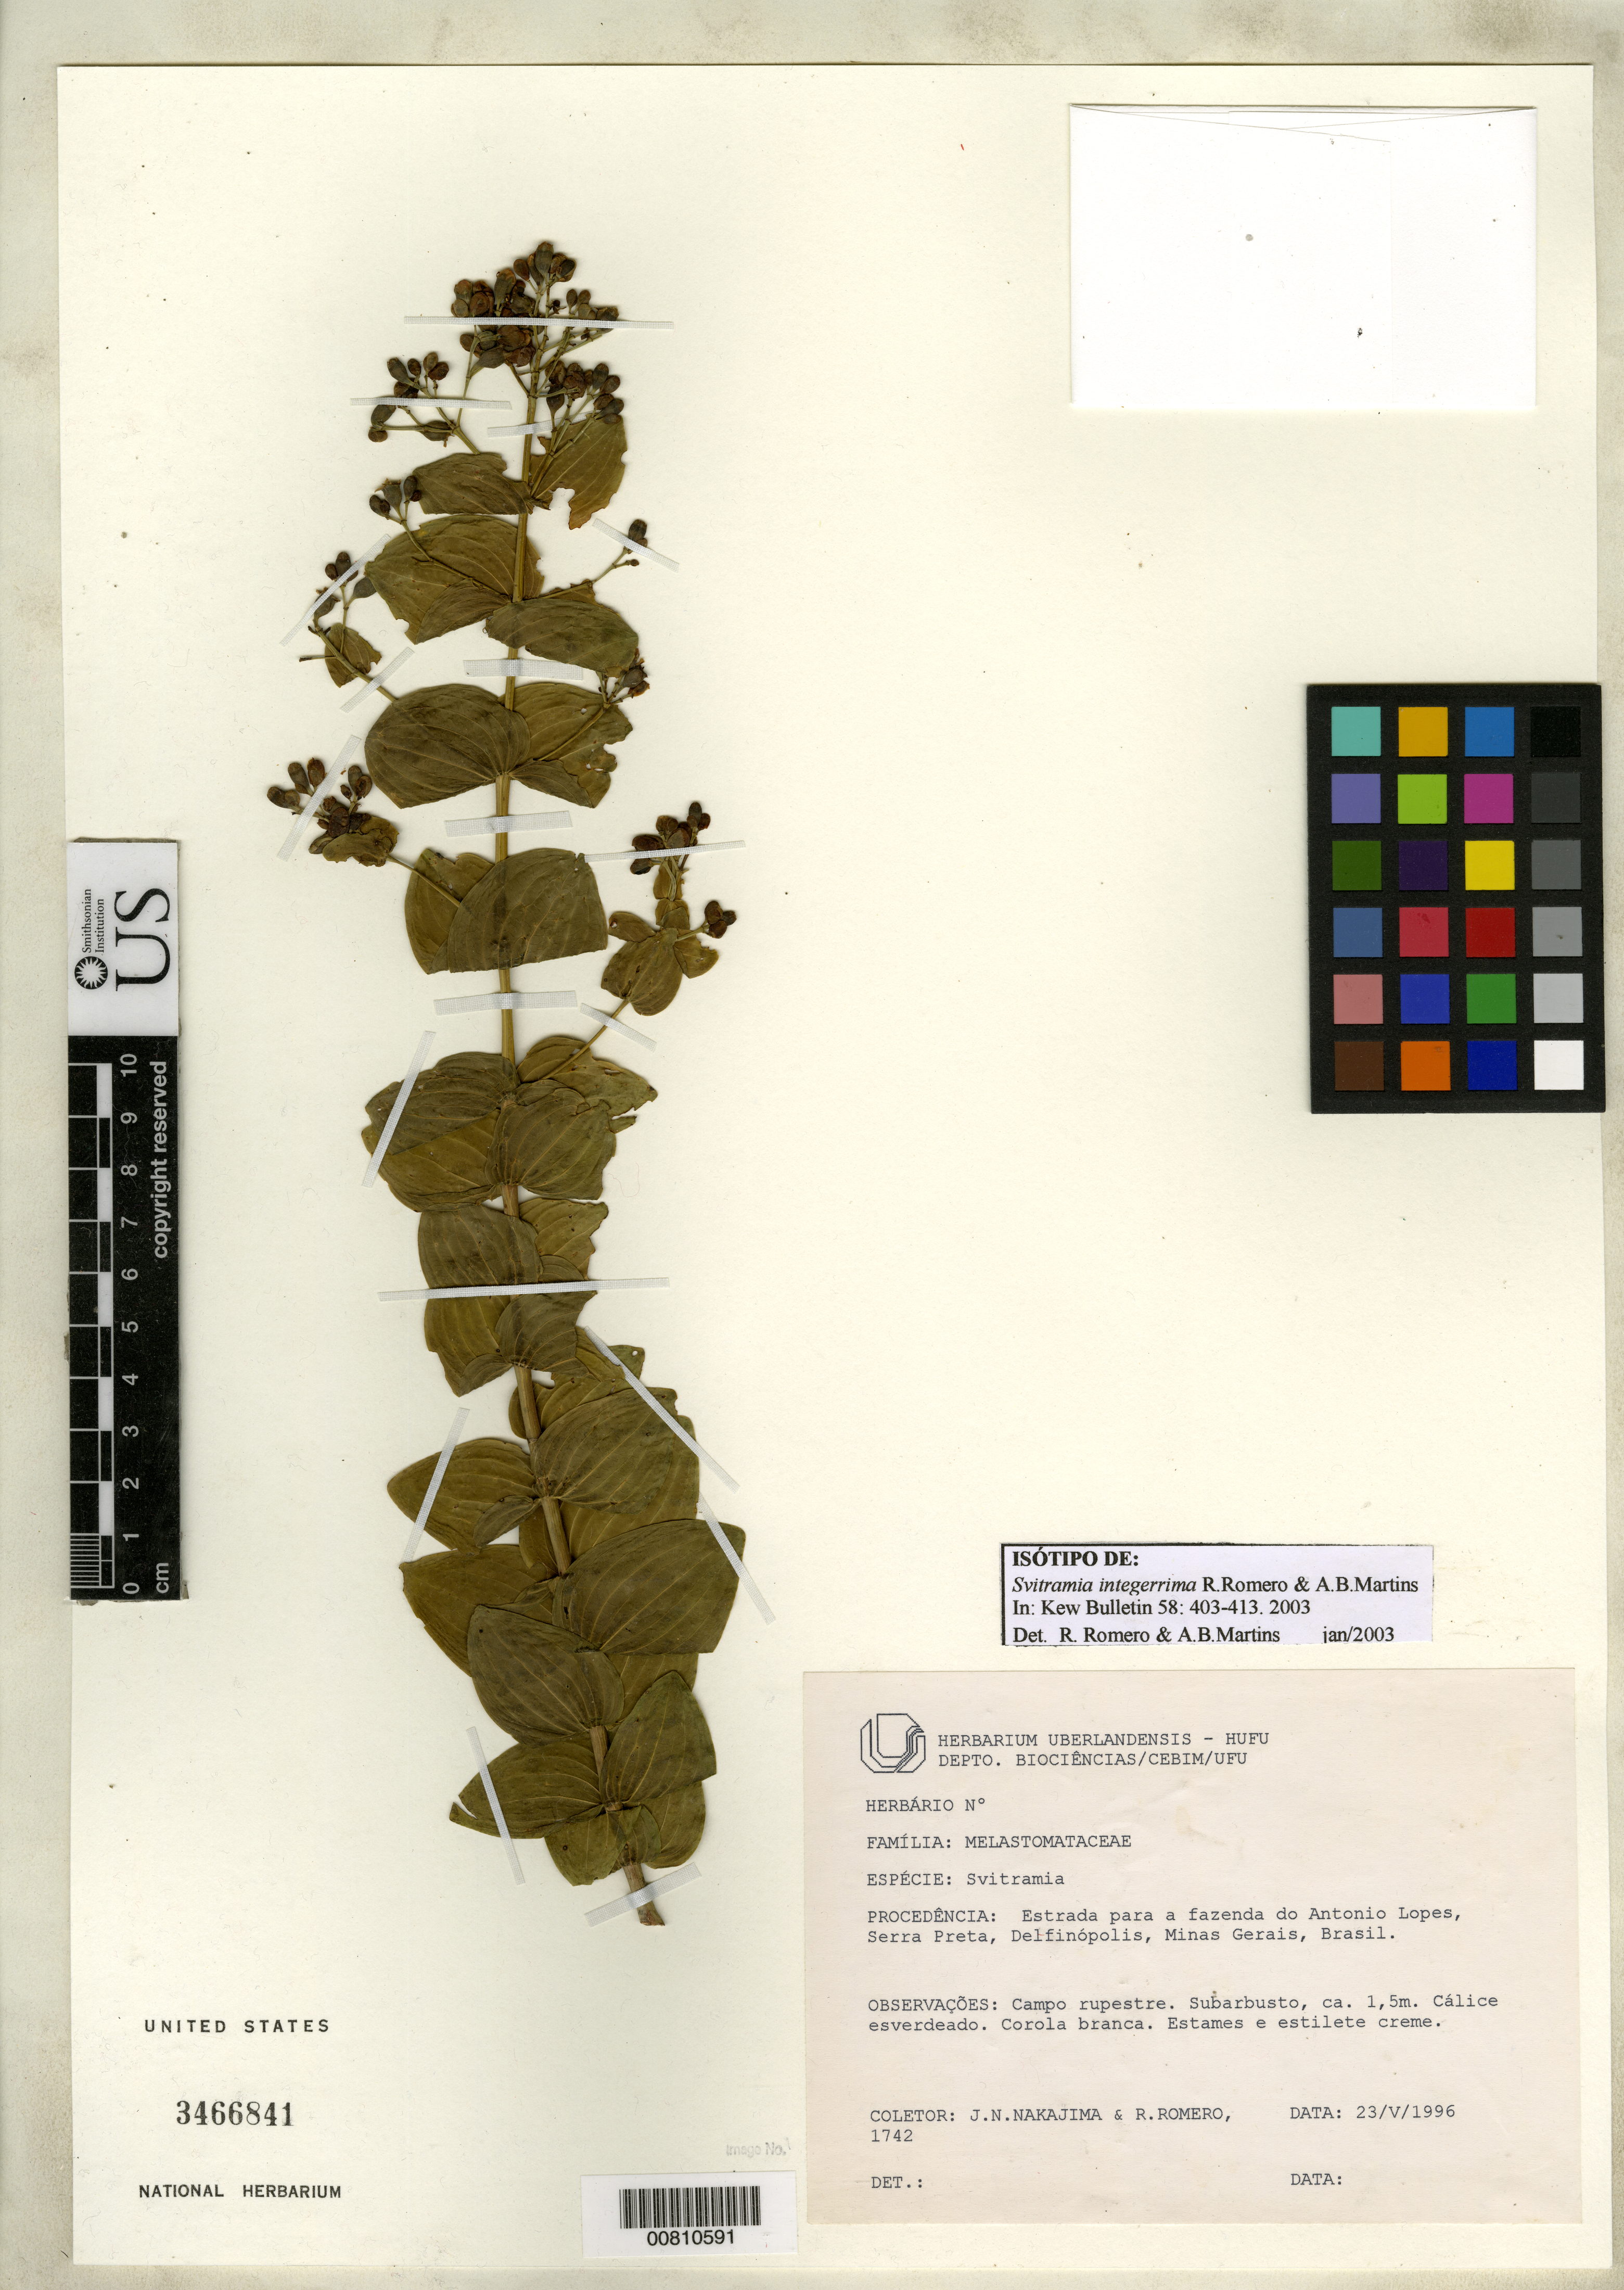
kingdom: Plantae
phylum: Tracheophyta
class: Magnoliopsida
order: Myrtales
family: Melastomataceae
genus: Svitramia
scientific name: Svitramia integerrima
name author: R. Romero & A.B. Martins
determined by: Romero, R.; Martins, A. B.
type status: Isotype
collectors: J. N. Nakajima & R. Romero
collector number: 1742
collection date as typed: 23 May 1996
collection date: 1996-05-23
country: Brazil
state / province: Minas Gerais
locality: Estrada para a fazenda do Antonio Lopes, Serra Preta, Delfinópolis, Minas Gerais, Brasil.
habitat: Campo rupestre.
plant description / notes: Holotype at HUFU.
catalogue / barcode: US 3466841